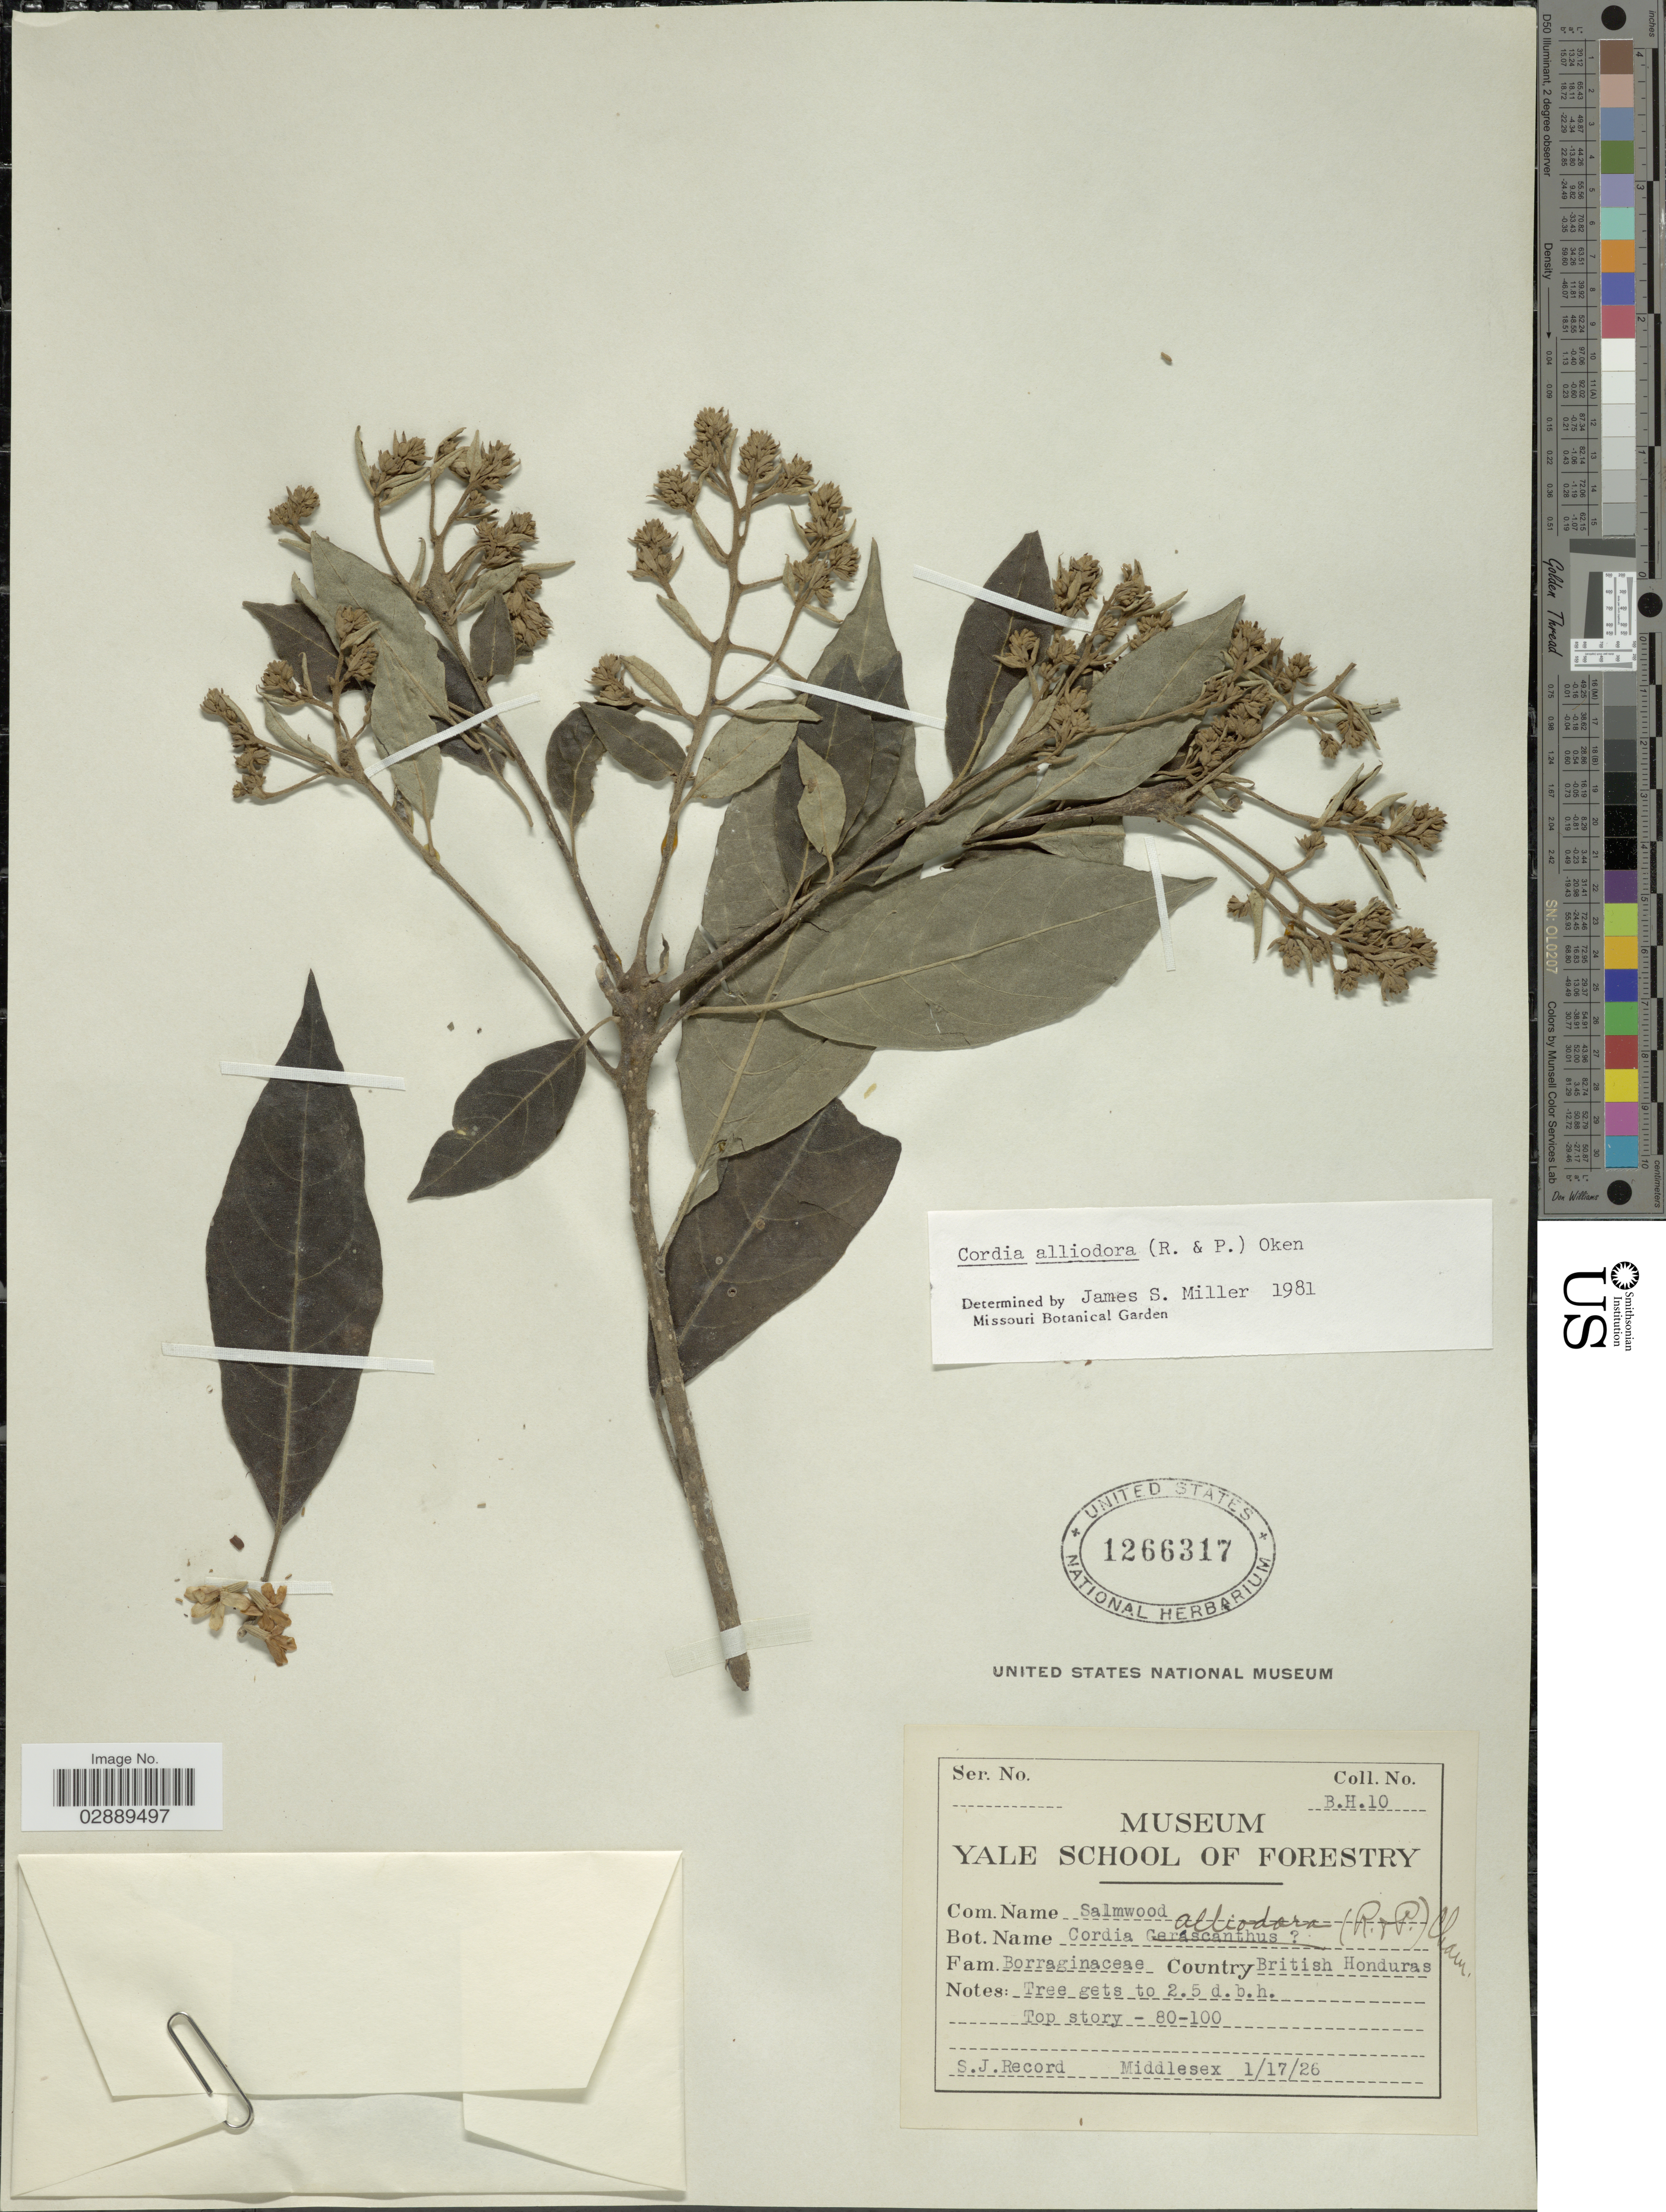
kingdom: Plantae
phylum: Tracheophyta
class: Magnoliopsida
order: Boraginales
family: Cordiaceae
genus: Cordia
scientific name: Cordia alliodora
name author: (Ruiz & Pav.) Oken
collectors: S. J. Record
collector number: B.H.10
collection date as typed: Transcribed d/m/y: 17/1/26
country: Belize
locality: British Honduras. Top story.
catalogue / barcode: US 1266317